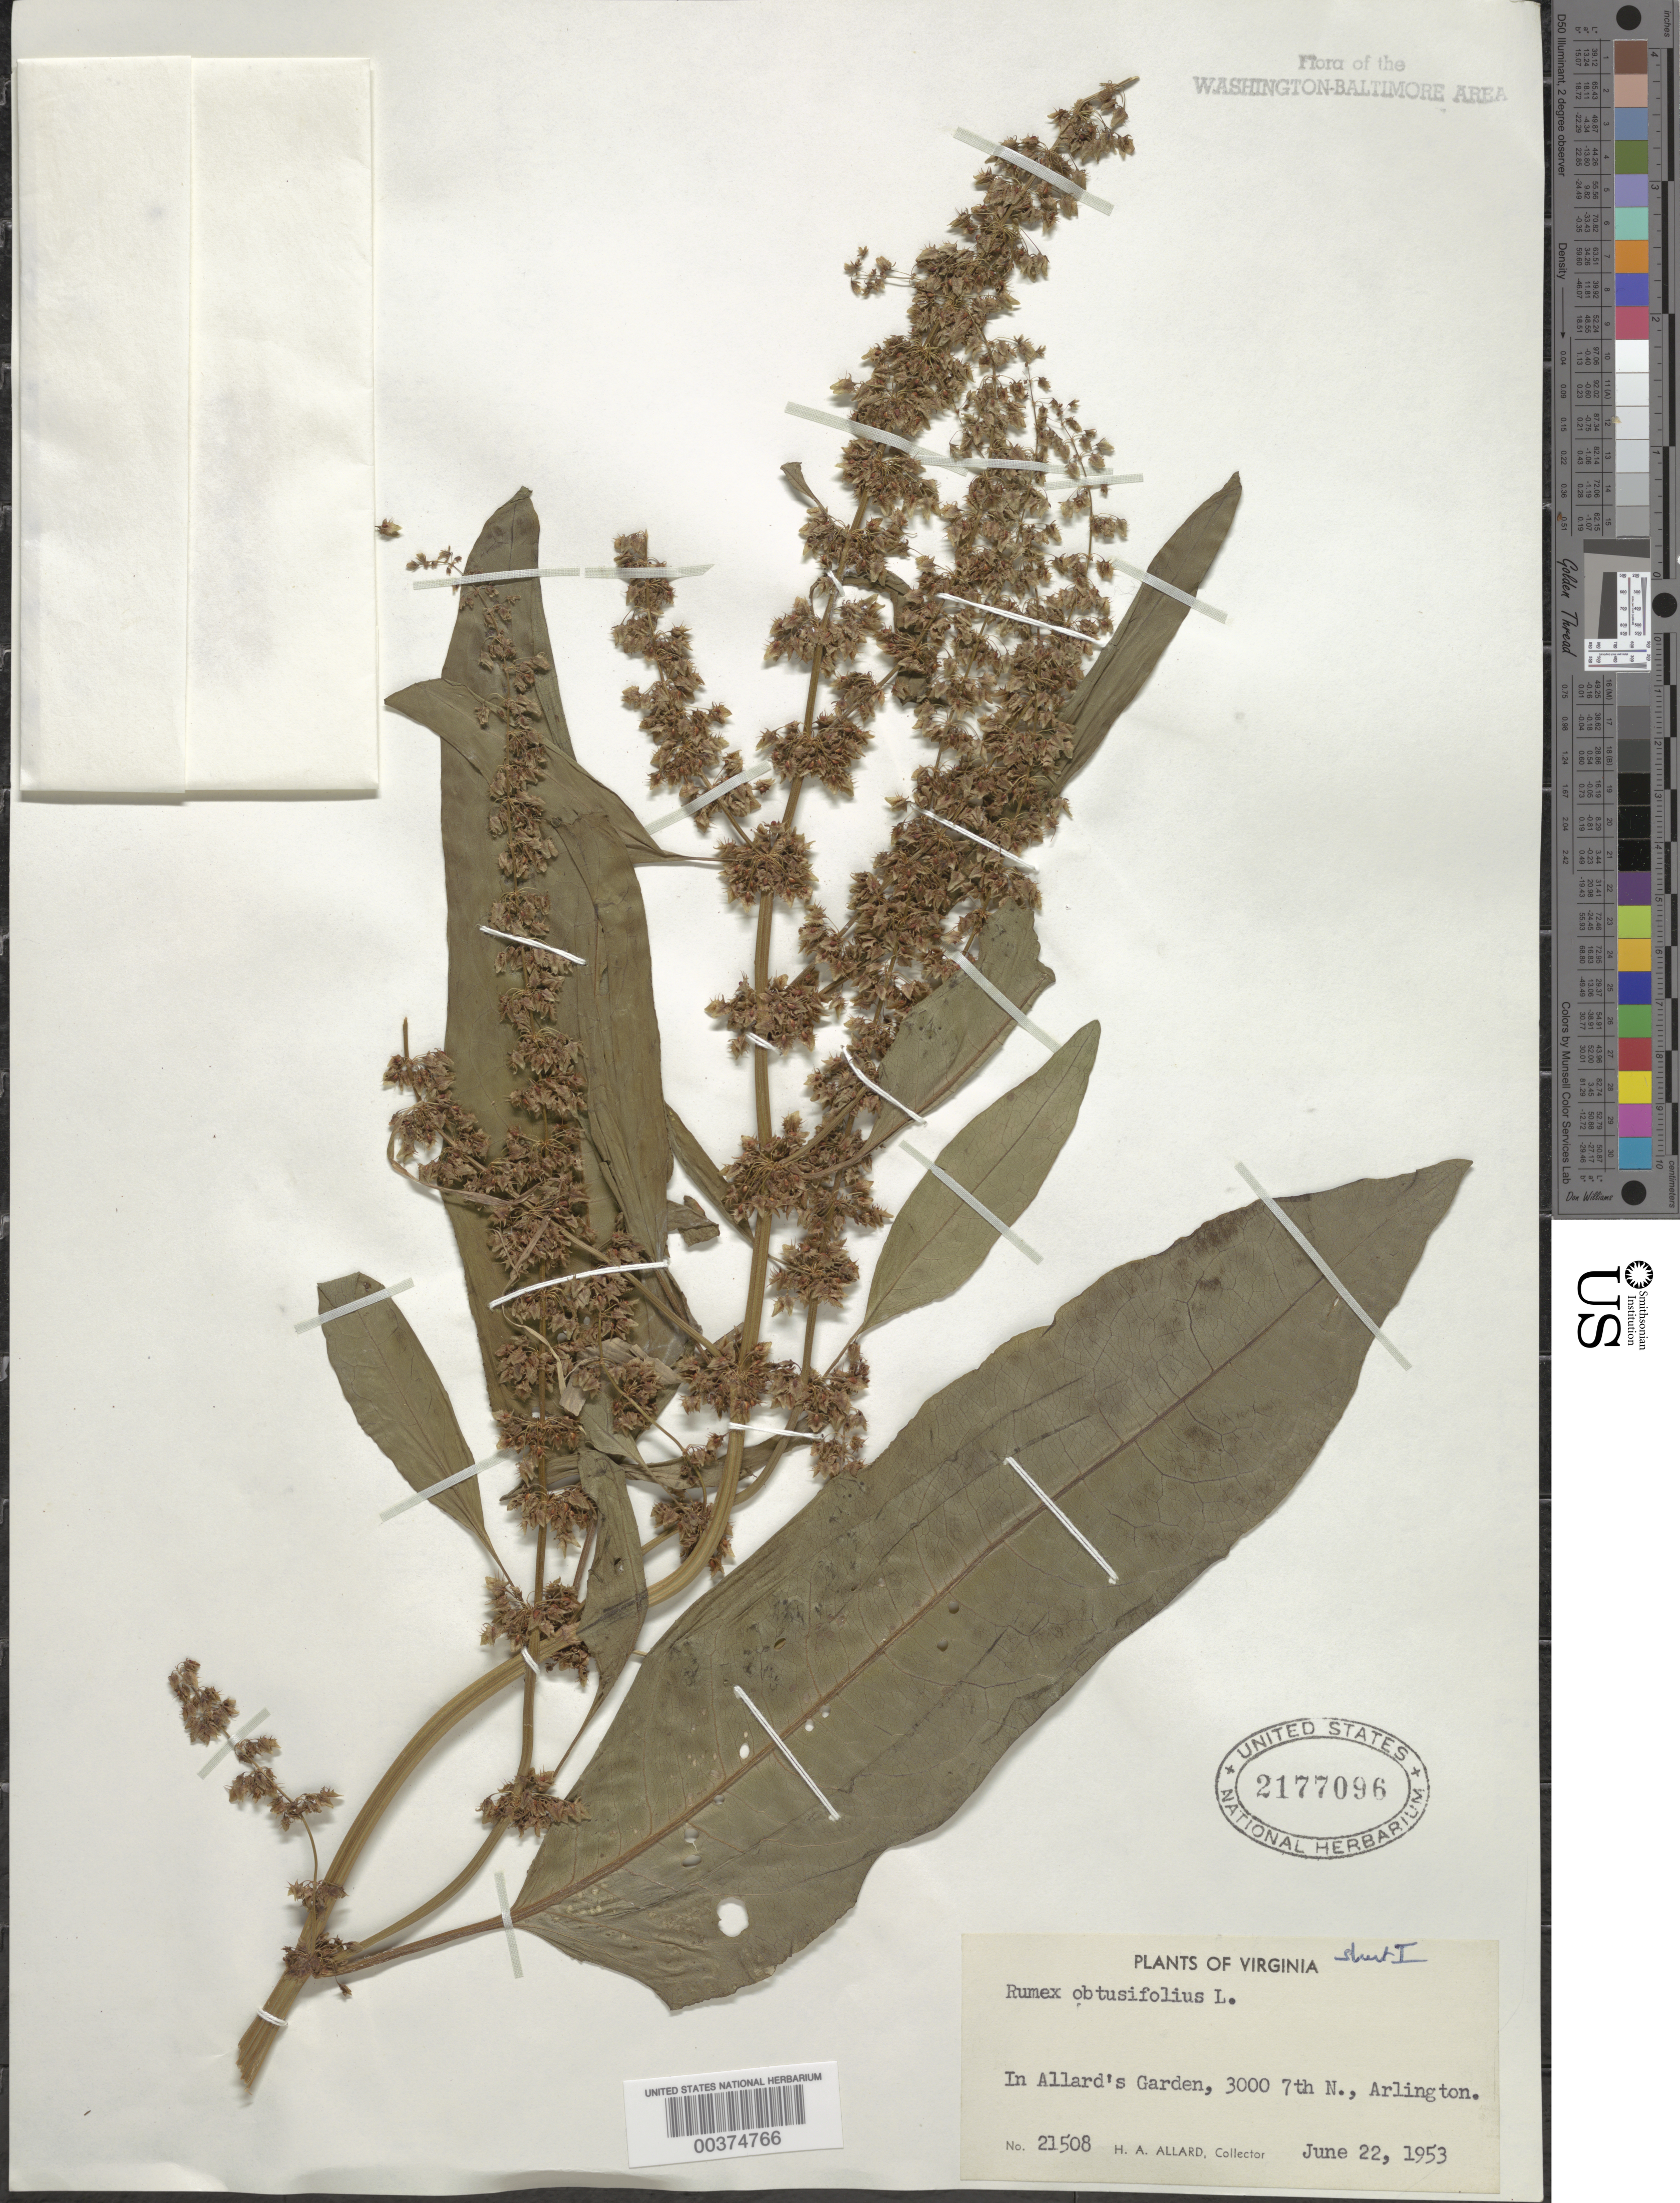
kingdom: Plantae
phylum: Tracheophyta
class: Magnoliopsida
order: Caryophyllales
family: Polygonaceae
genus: Rumex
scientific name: Rumex obtusifolius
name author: L.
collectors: H. A. Allard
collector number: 21508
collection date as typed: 22 Jun 1953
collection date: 1953-06-22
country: United States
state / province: Virginia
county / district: Arlington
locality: Allards Garden, Arlington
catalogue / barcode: US 2177096